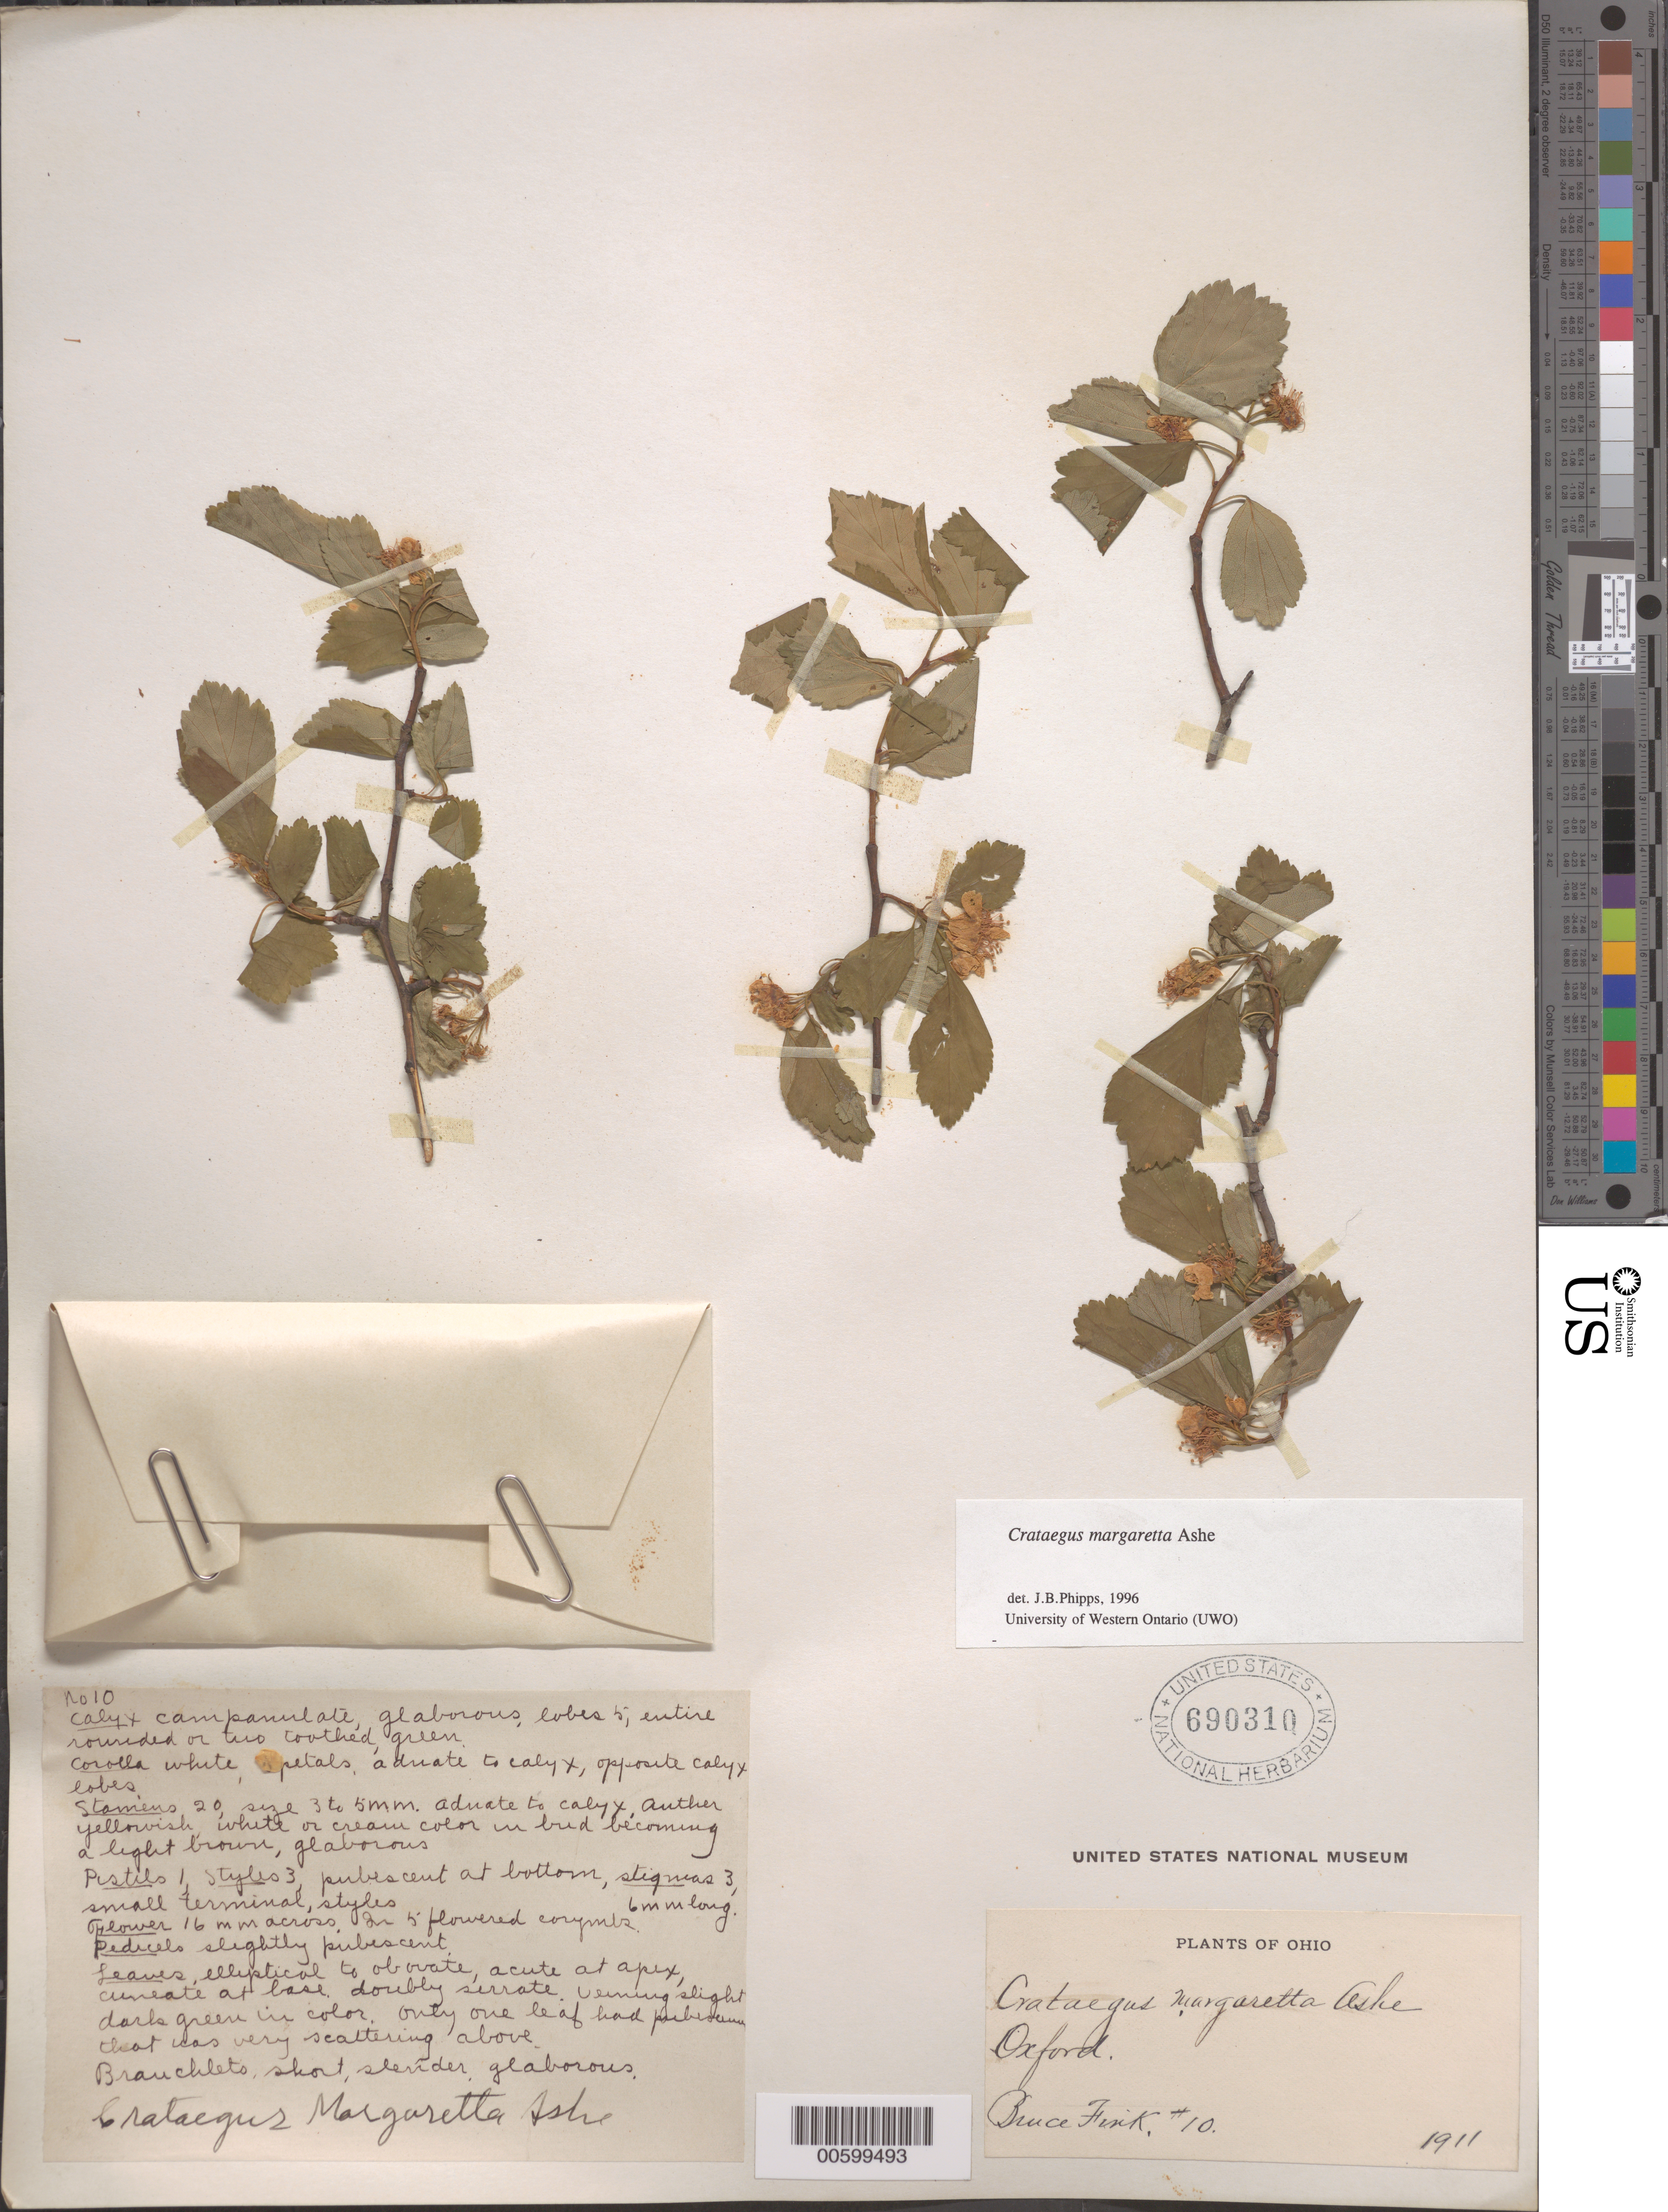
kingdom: Plantae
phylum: Tracheophyta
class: Magnoliopsida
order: Rosales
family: Rosaceae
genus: Crataegus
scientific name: Crataegus margarettae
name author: Ashe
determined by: Phipps, James B., (UWO), University of Western Ontario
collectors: B. Fink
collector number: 10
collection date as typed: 1911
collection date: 1911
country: United States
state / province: Ohio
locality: Oxford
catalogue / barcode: US 690310